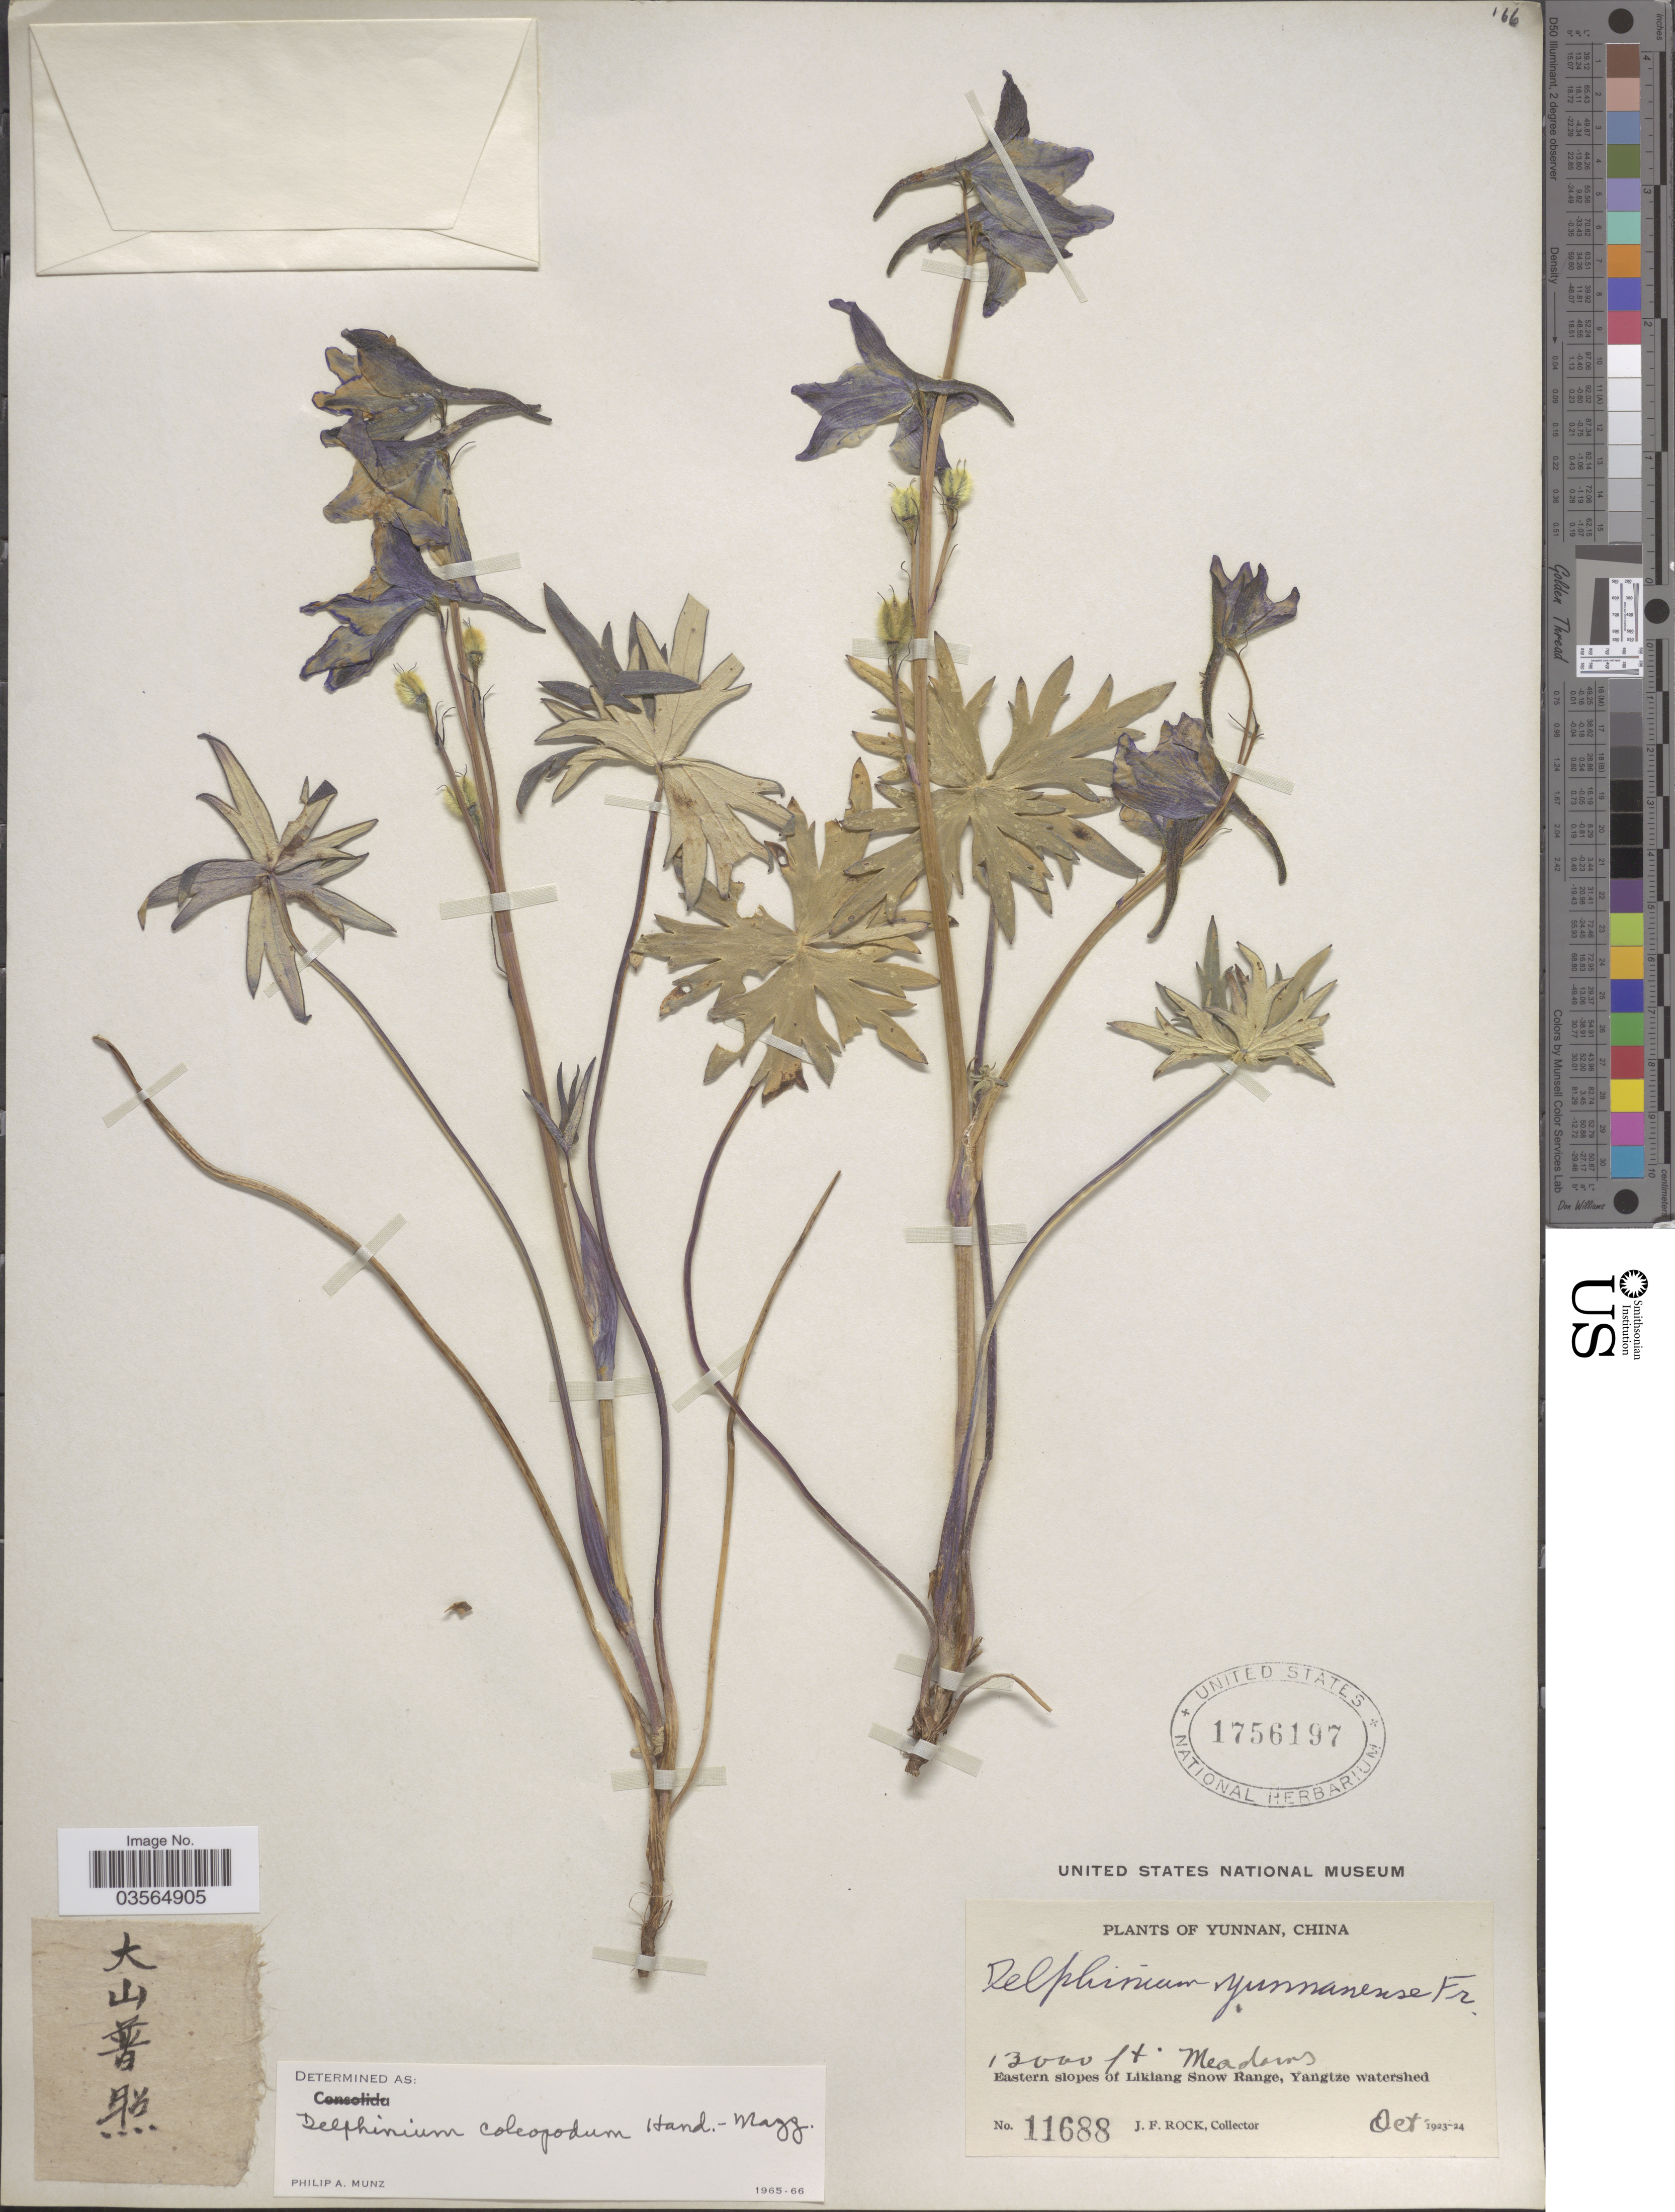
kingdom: Plantae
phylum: Tracheophyta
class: Magnoliopsida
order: Ranunculales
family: Ranunculaceae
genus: Delphinium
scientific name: Delphinium coleopodum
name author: Hand.-Mazz.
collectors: J. Rock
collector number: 11688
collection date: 1923-10/1924-10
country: China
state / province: Yunnan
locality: Eastern slopes of Likiang Snow Range, Yangtze watershed.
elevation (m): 3962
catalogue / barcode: US 1756197